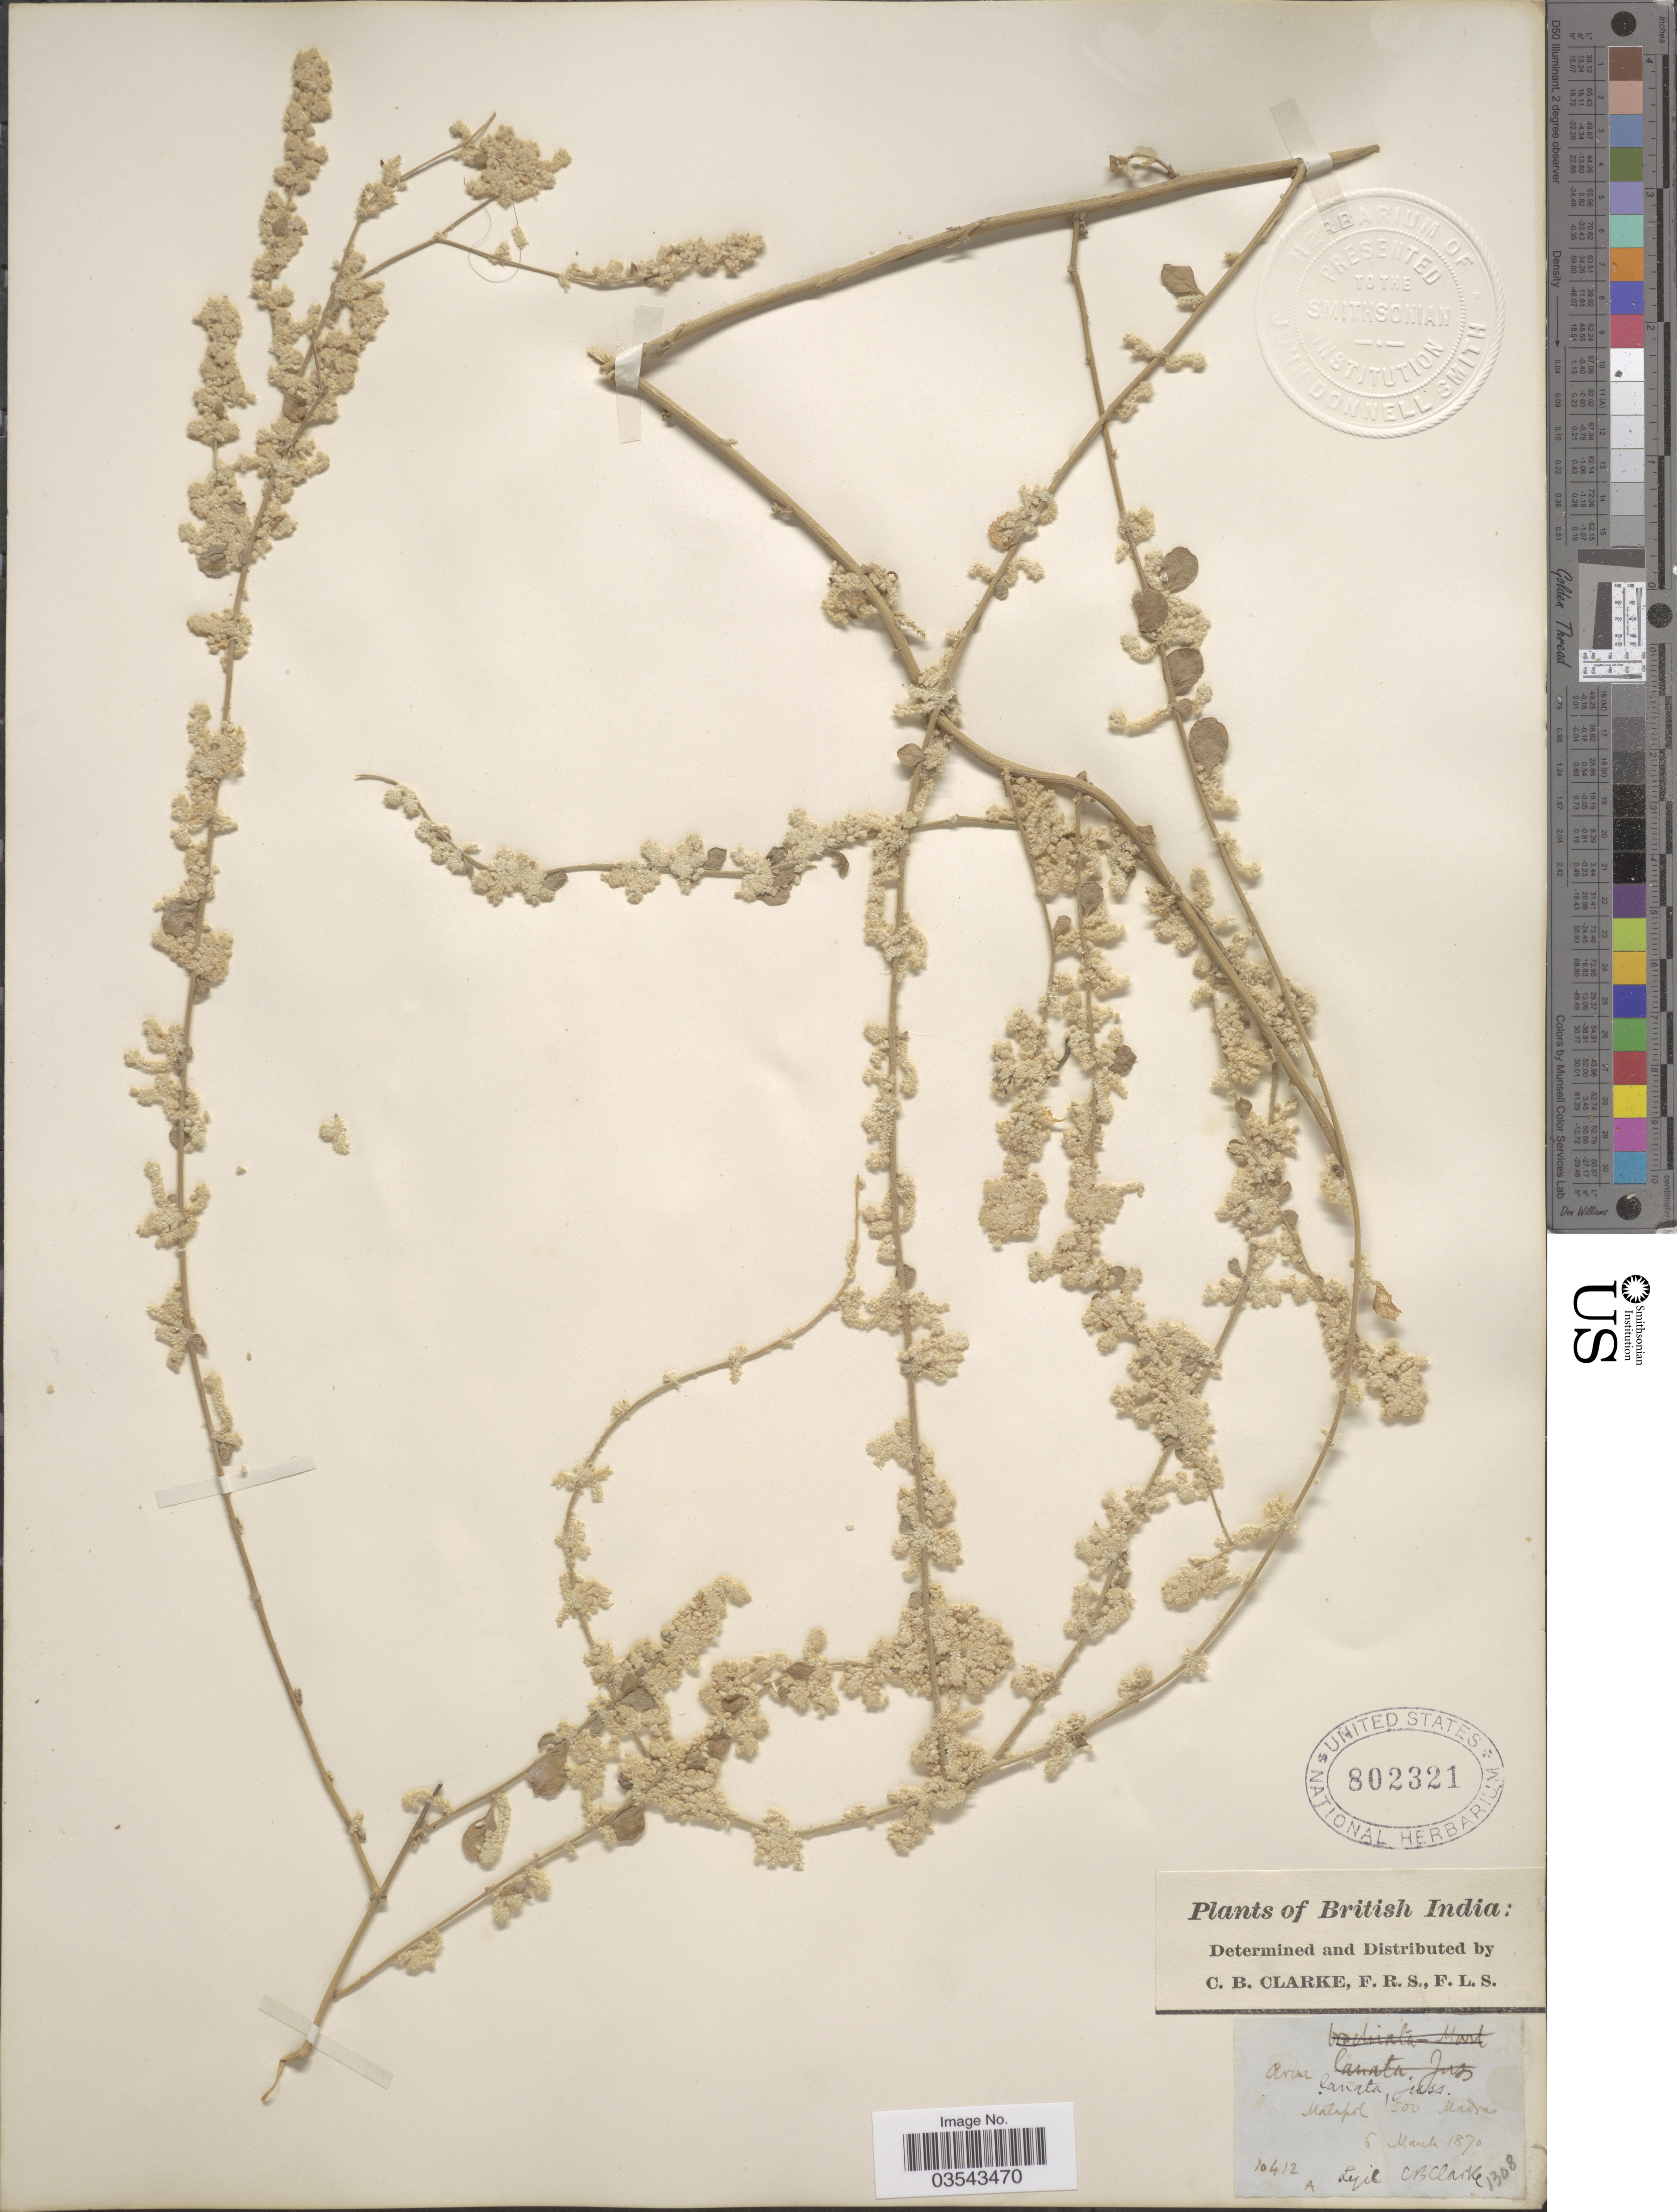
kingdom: Plantae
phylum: Tracheophyta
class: Magnoliopsida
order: Caryophyllales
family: Amaranthaceae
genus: Ouret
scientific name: Ouret lanata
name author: (L.) Kuntze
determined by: U.S. National Herbarium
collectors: C. B. Clarke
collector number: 10412A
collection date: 1870-03-06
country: India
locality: British India. Matapol, Madras.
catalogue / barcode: US 802321